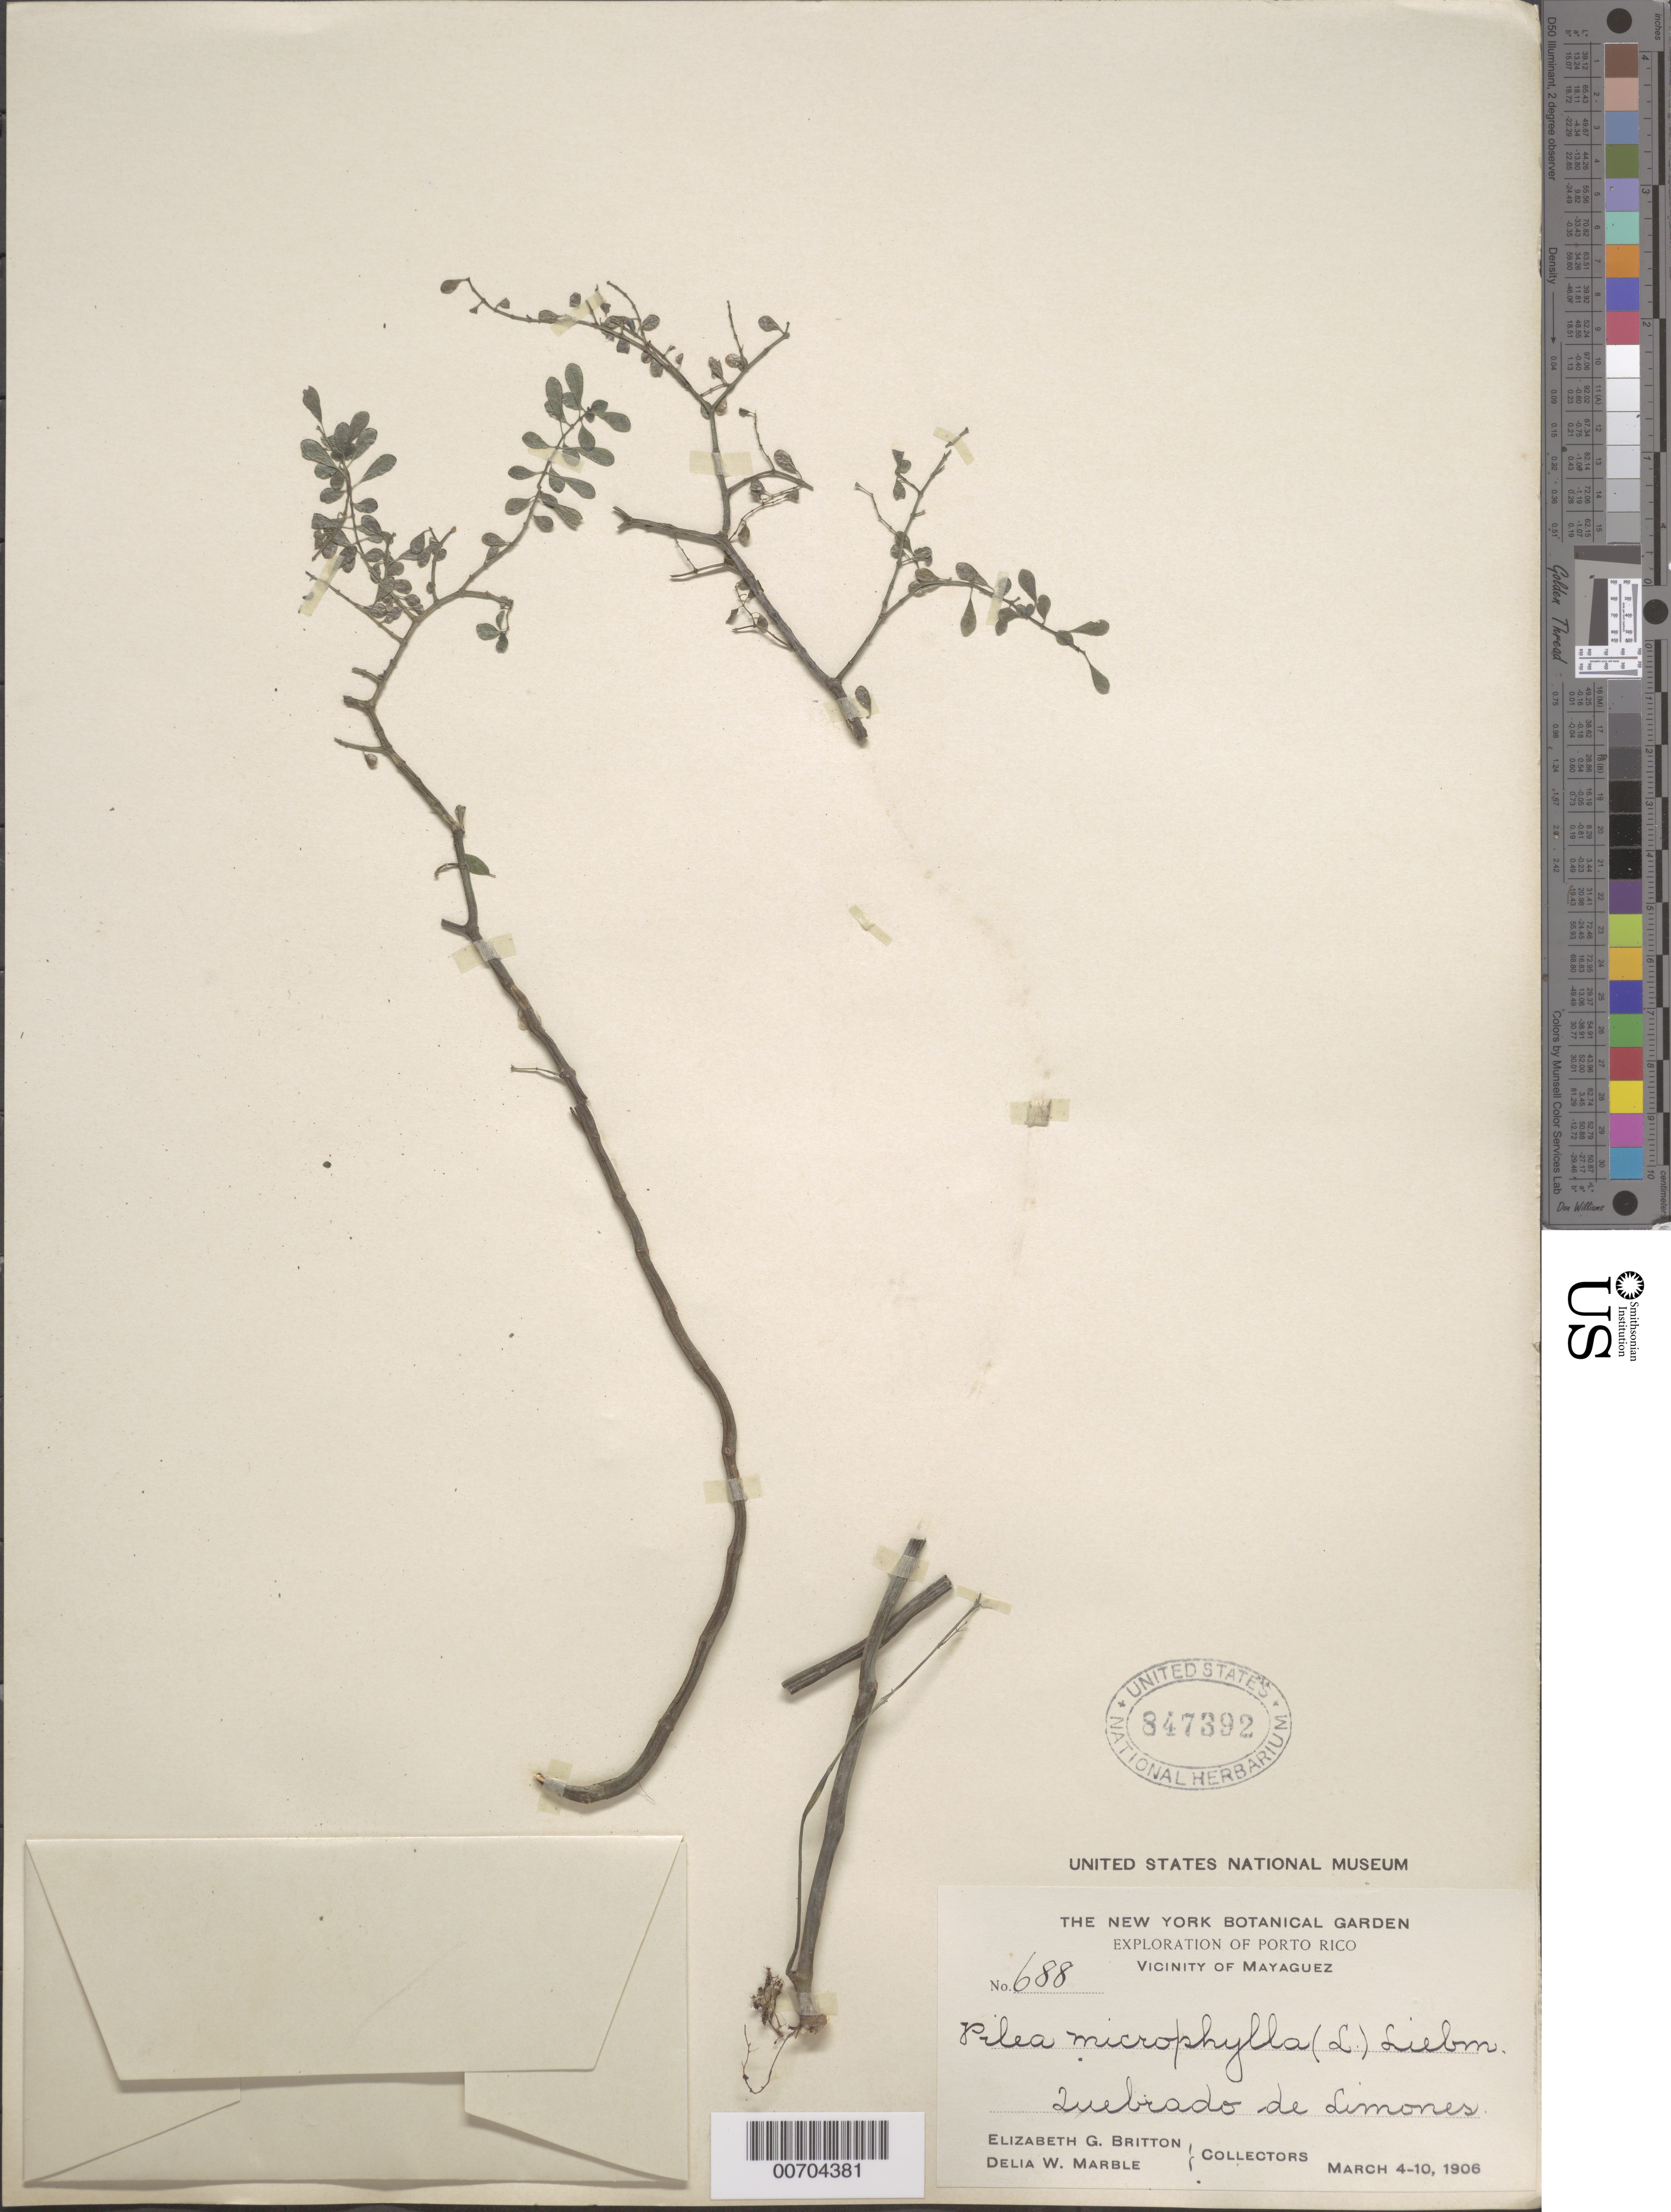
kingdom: Plantae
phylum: Tracheophyta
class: Magnoliopsida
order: Rosales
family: Urticaceae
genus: Pilea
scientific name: Pilea microphylla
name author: (L.) Liebm.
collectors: E. G. Britton & D. W. Marble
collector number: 688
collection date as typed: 04 Mar 1906 to 10 Mar 1906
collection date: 1906-03-04/1906-03-10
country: Puerto Rico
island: Greater Antilles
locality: Mayaguez, vic of; Quebrado de Limones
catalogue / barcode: US 847392